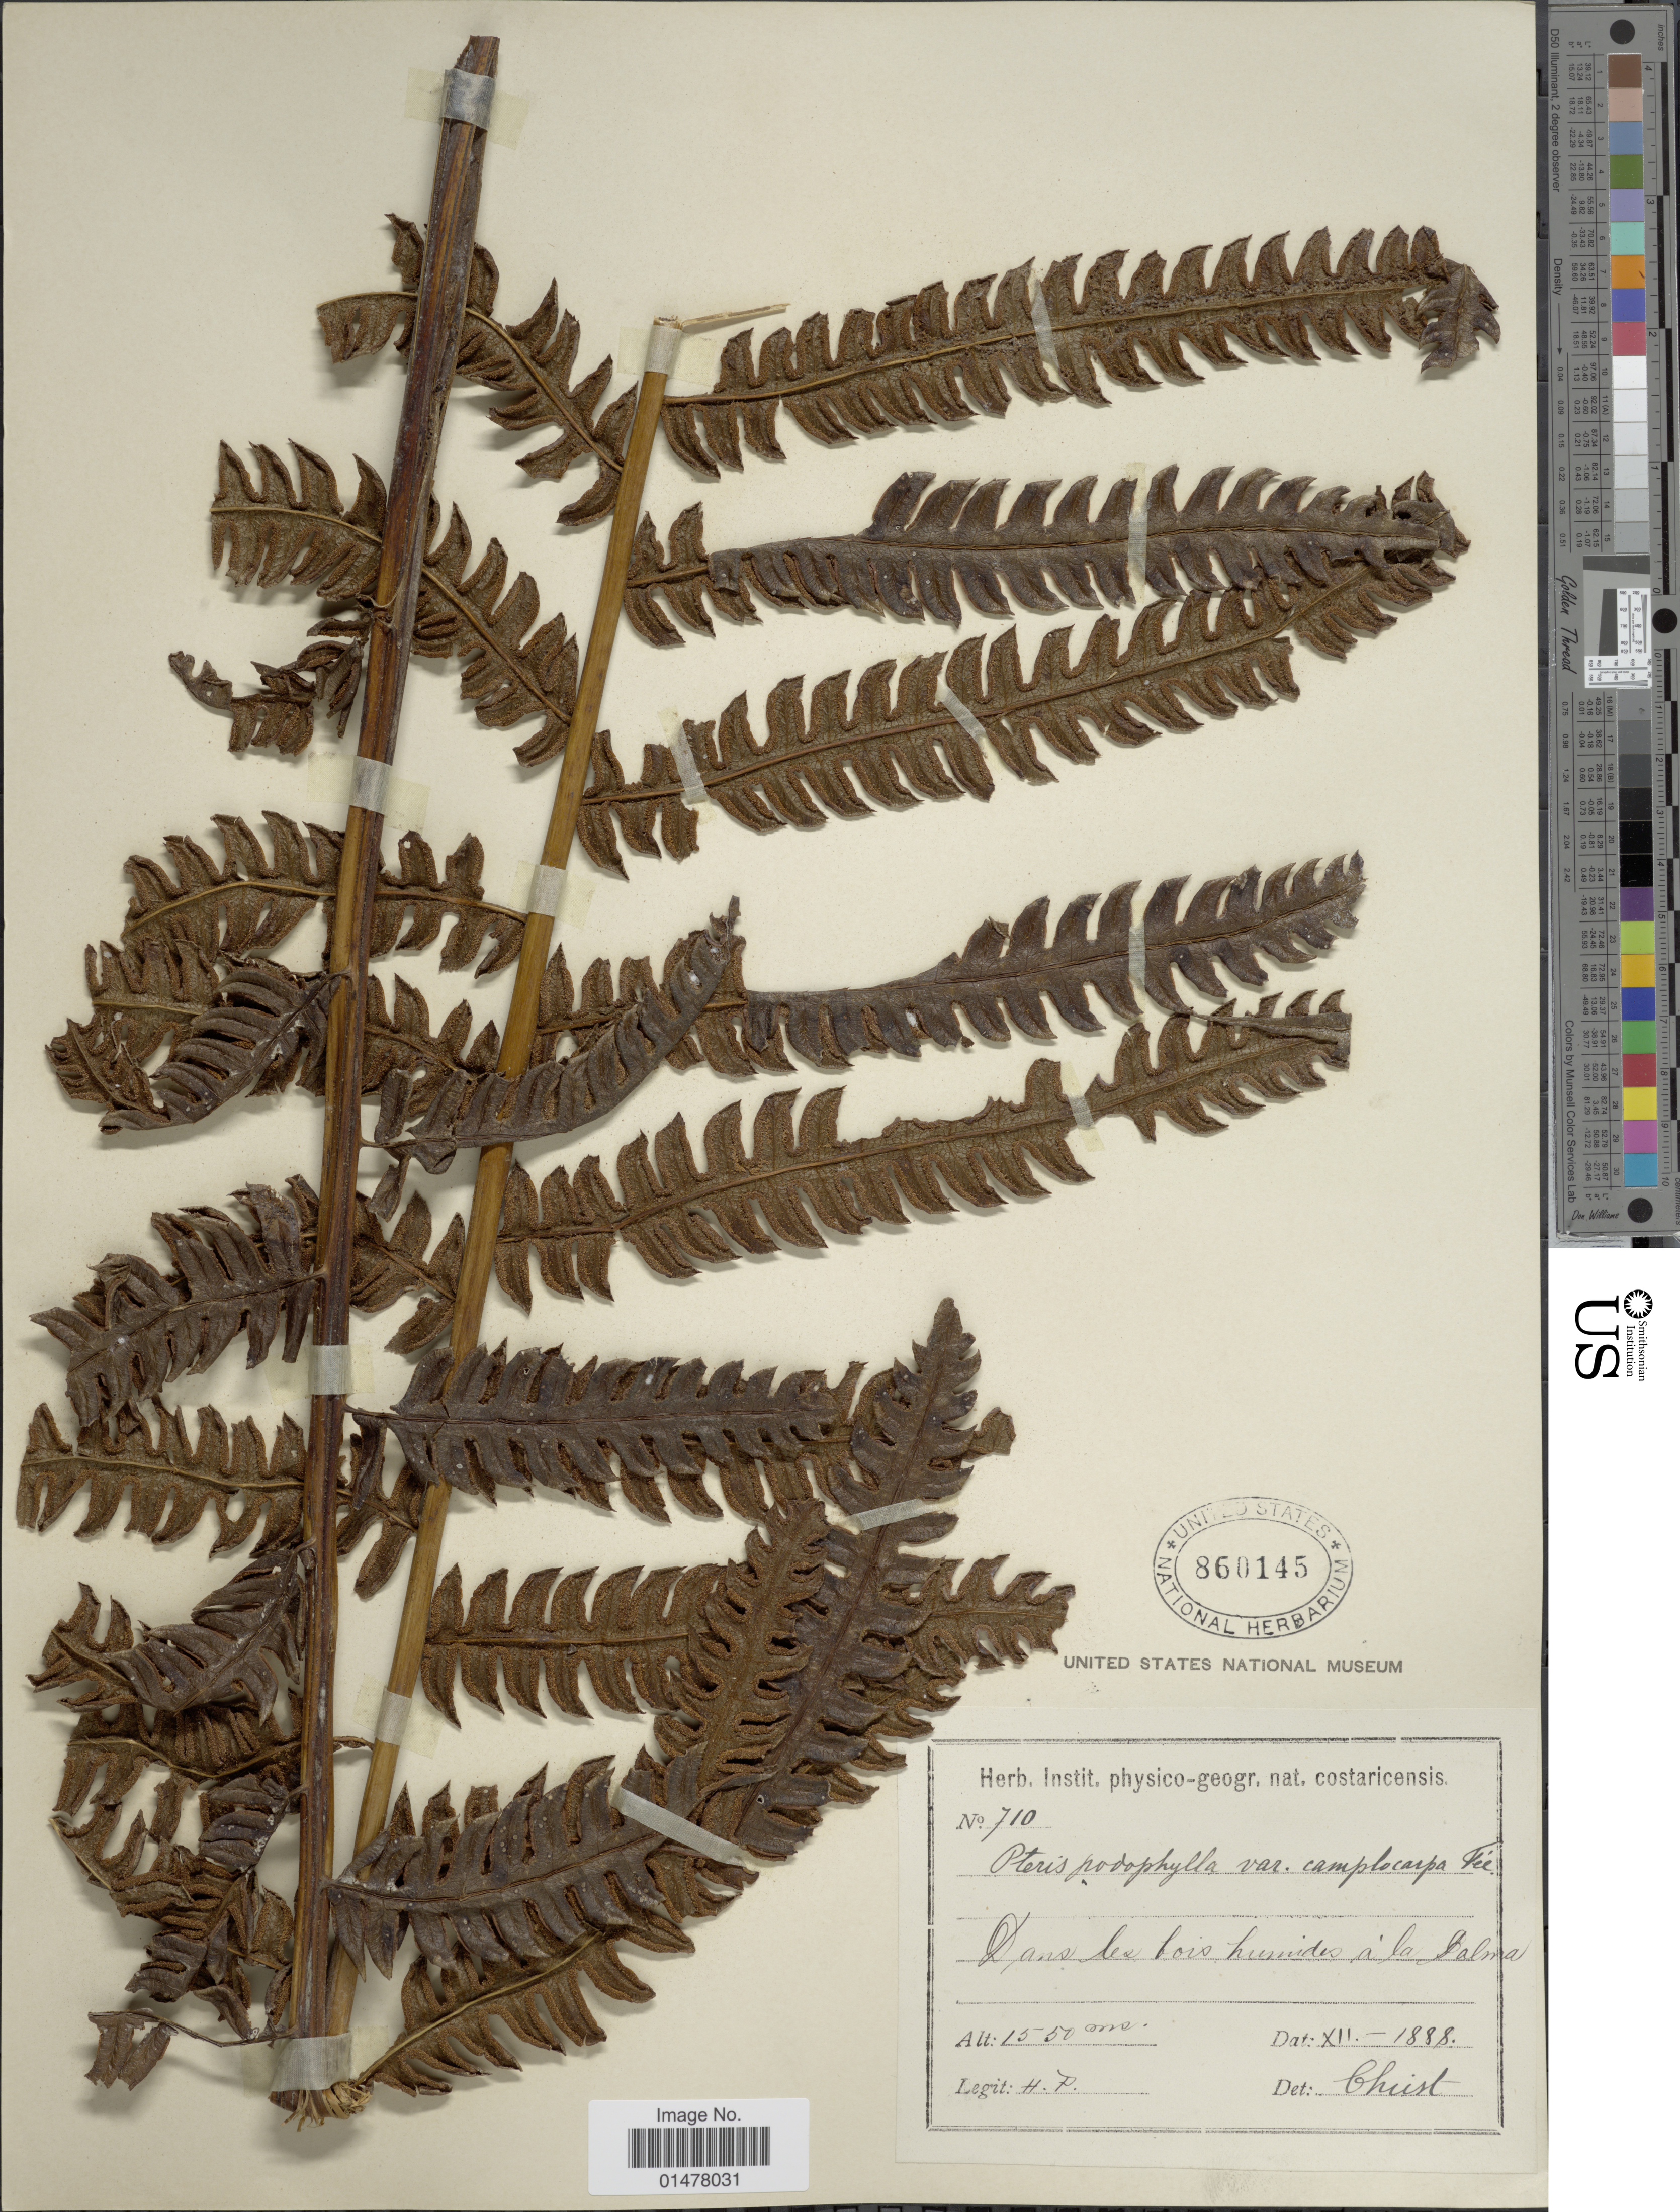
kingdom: Plantae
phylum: Tracheophyta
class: Polypodiopsida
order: Polypodiales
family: Pteridaceae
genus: Pteris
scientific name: Pteris podophylla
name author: Sw.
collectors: H. P.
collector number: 710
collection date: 1888-12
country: Costa Rica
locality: Dans les bois humides à La Palma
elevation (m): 1550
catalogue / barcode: US 860145